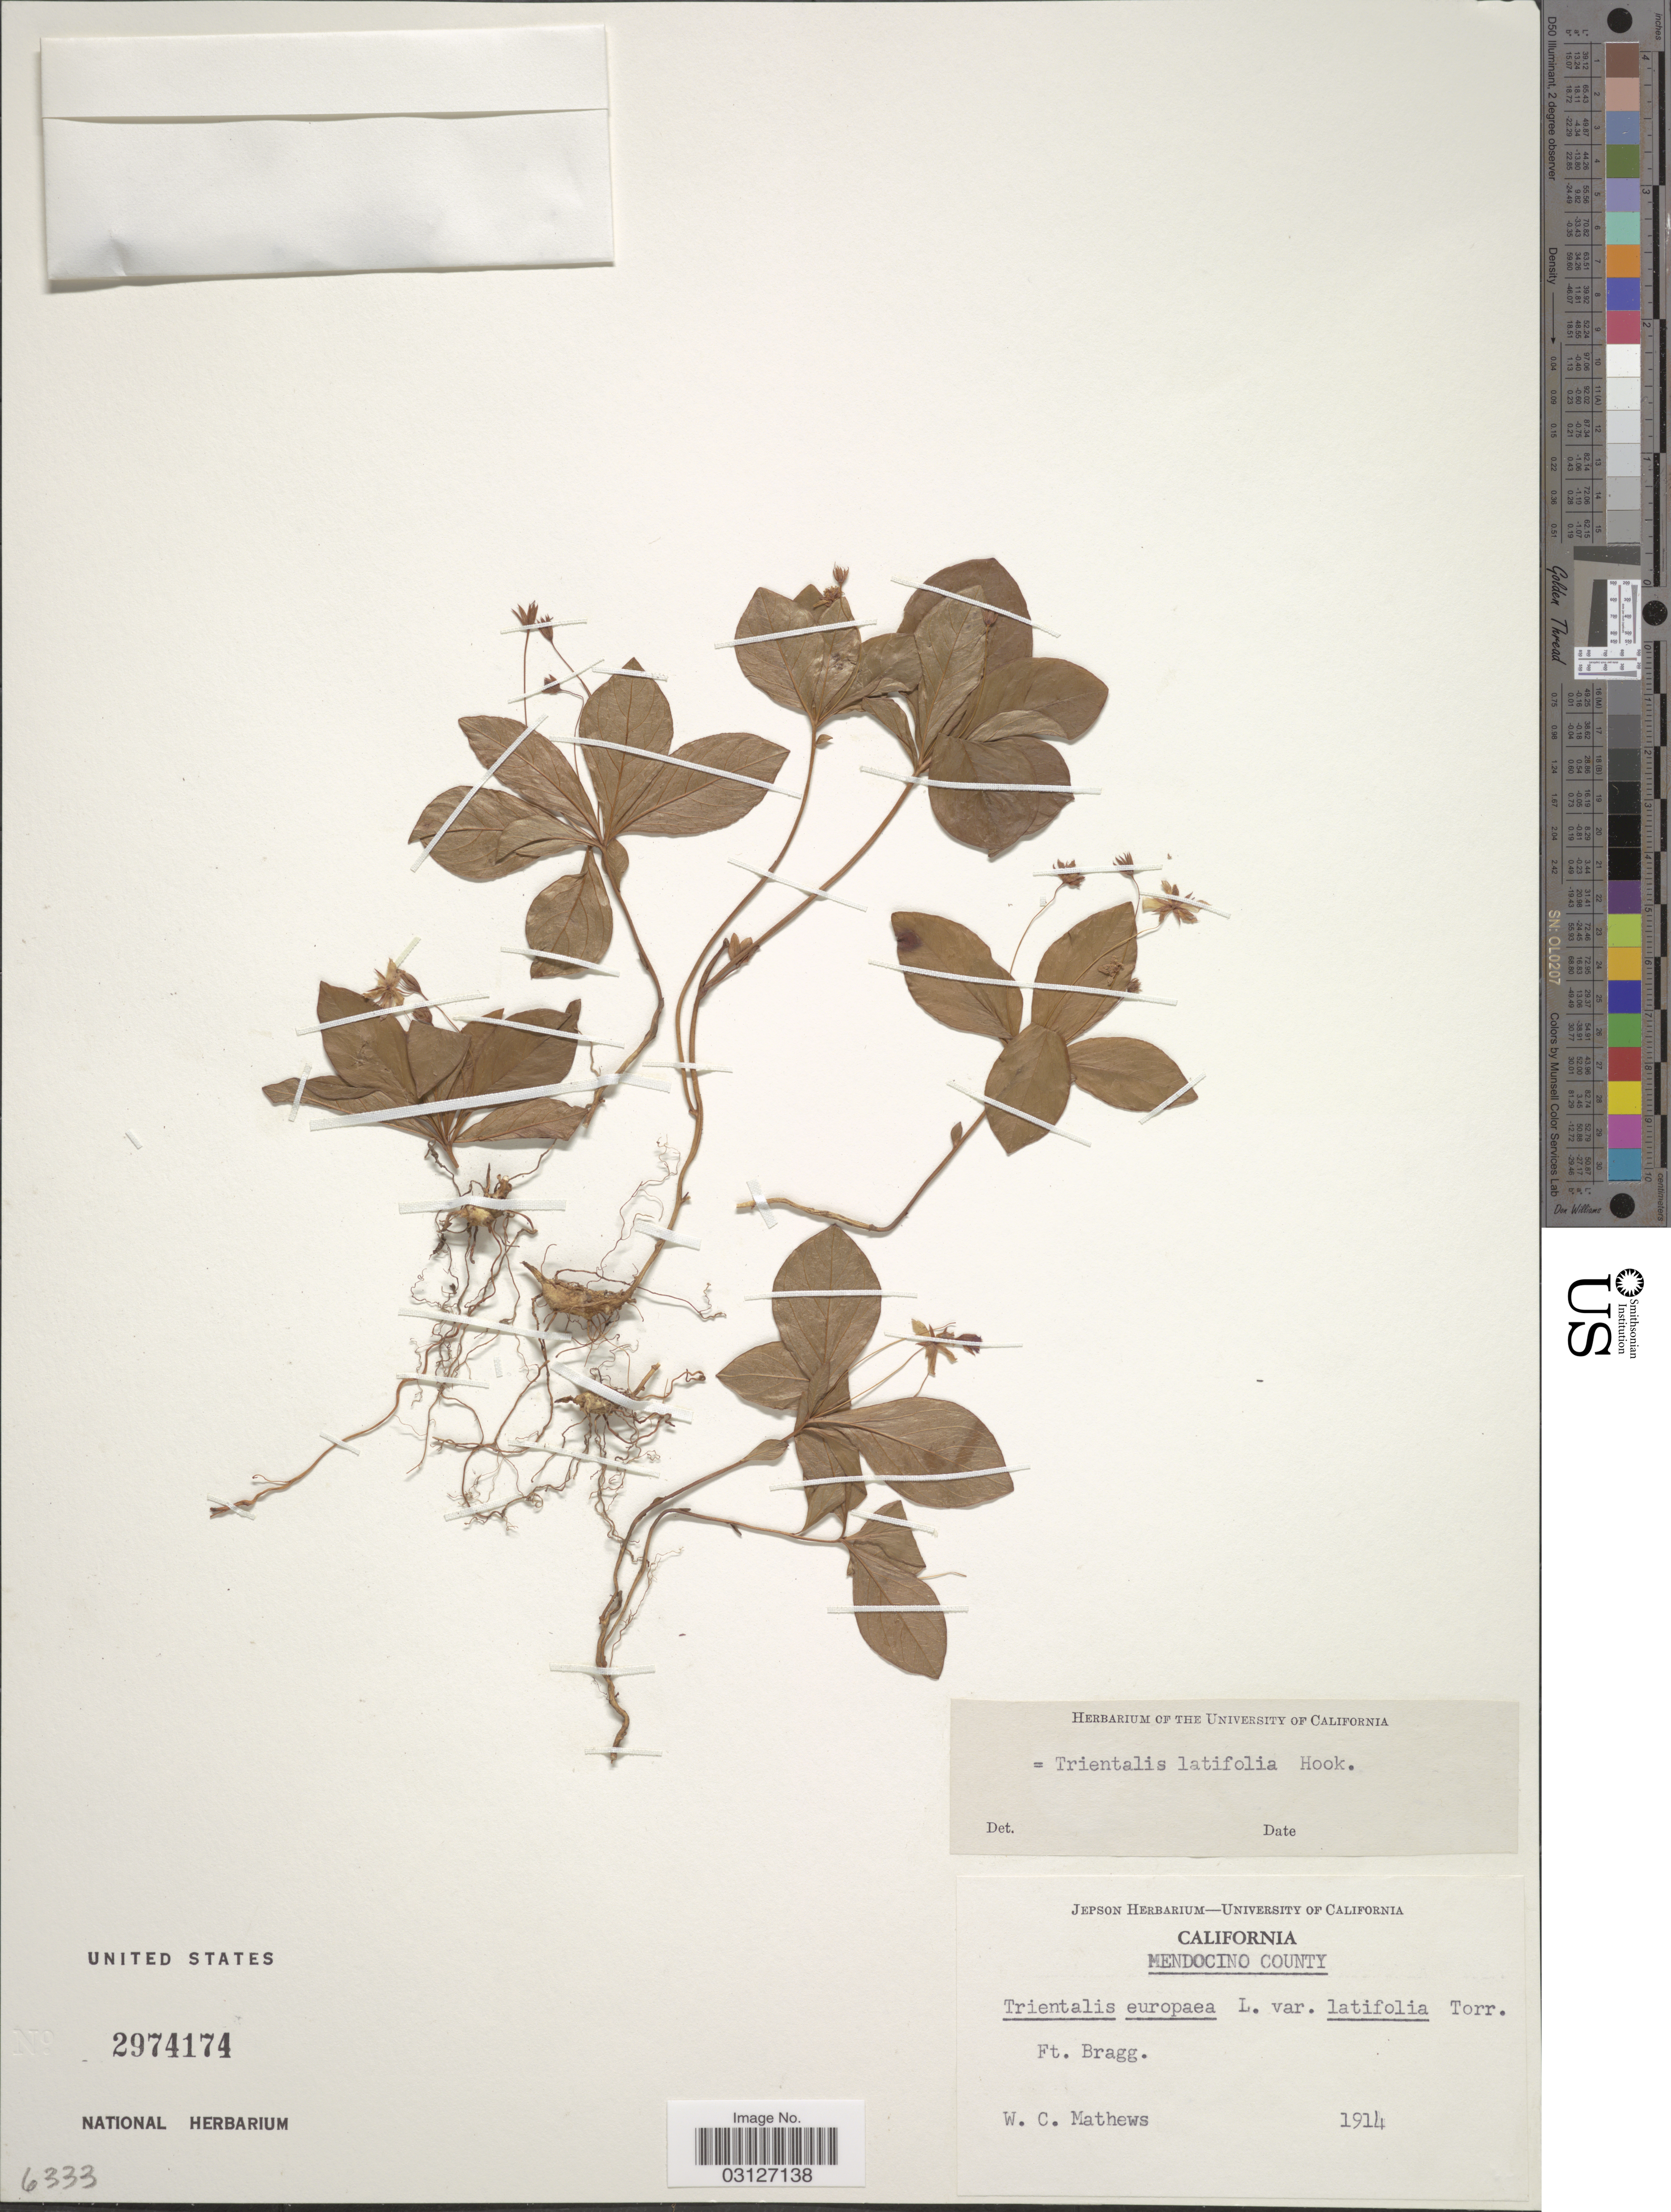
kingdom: Plantae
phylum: Tracheophyta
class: Magnoliopsida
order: Ericales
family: Primulaceae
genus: Trientalis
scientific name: Trientalis latifolia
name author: Hook.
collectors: W. Mathews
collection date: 1914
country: United States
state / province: California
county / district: Mendocino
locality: Mendocino County. Ft. Bragg.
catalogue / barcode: US 2974174